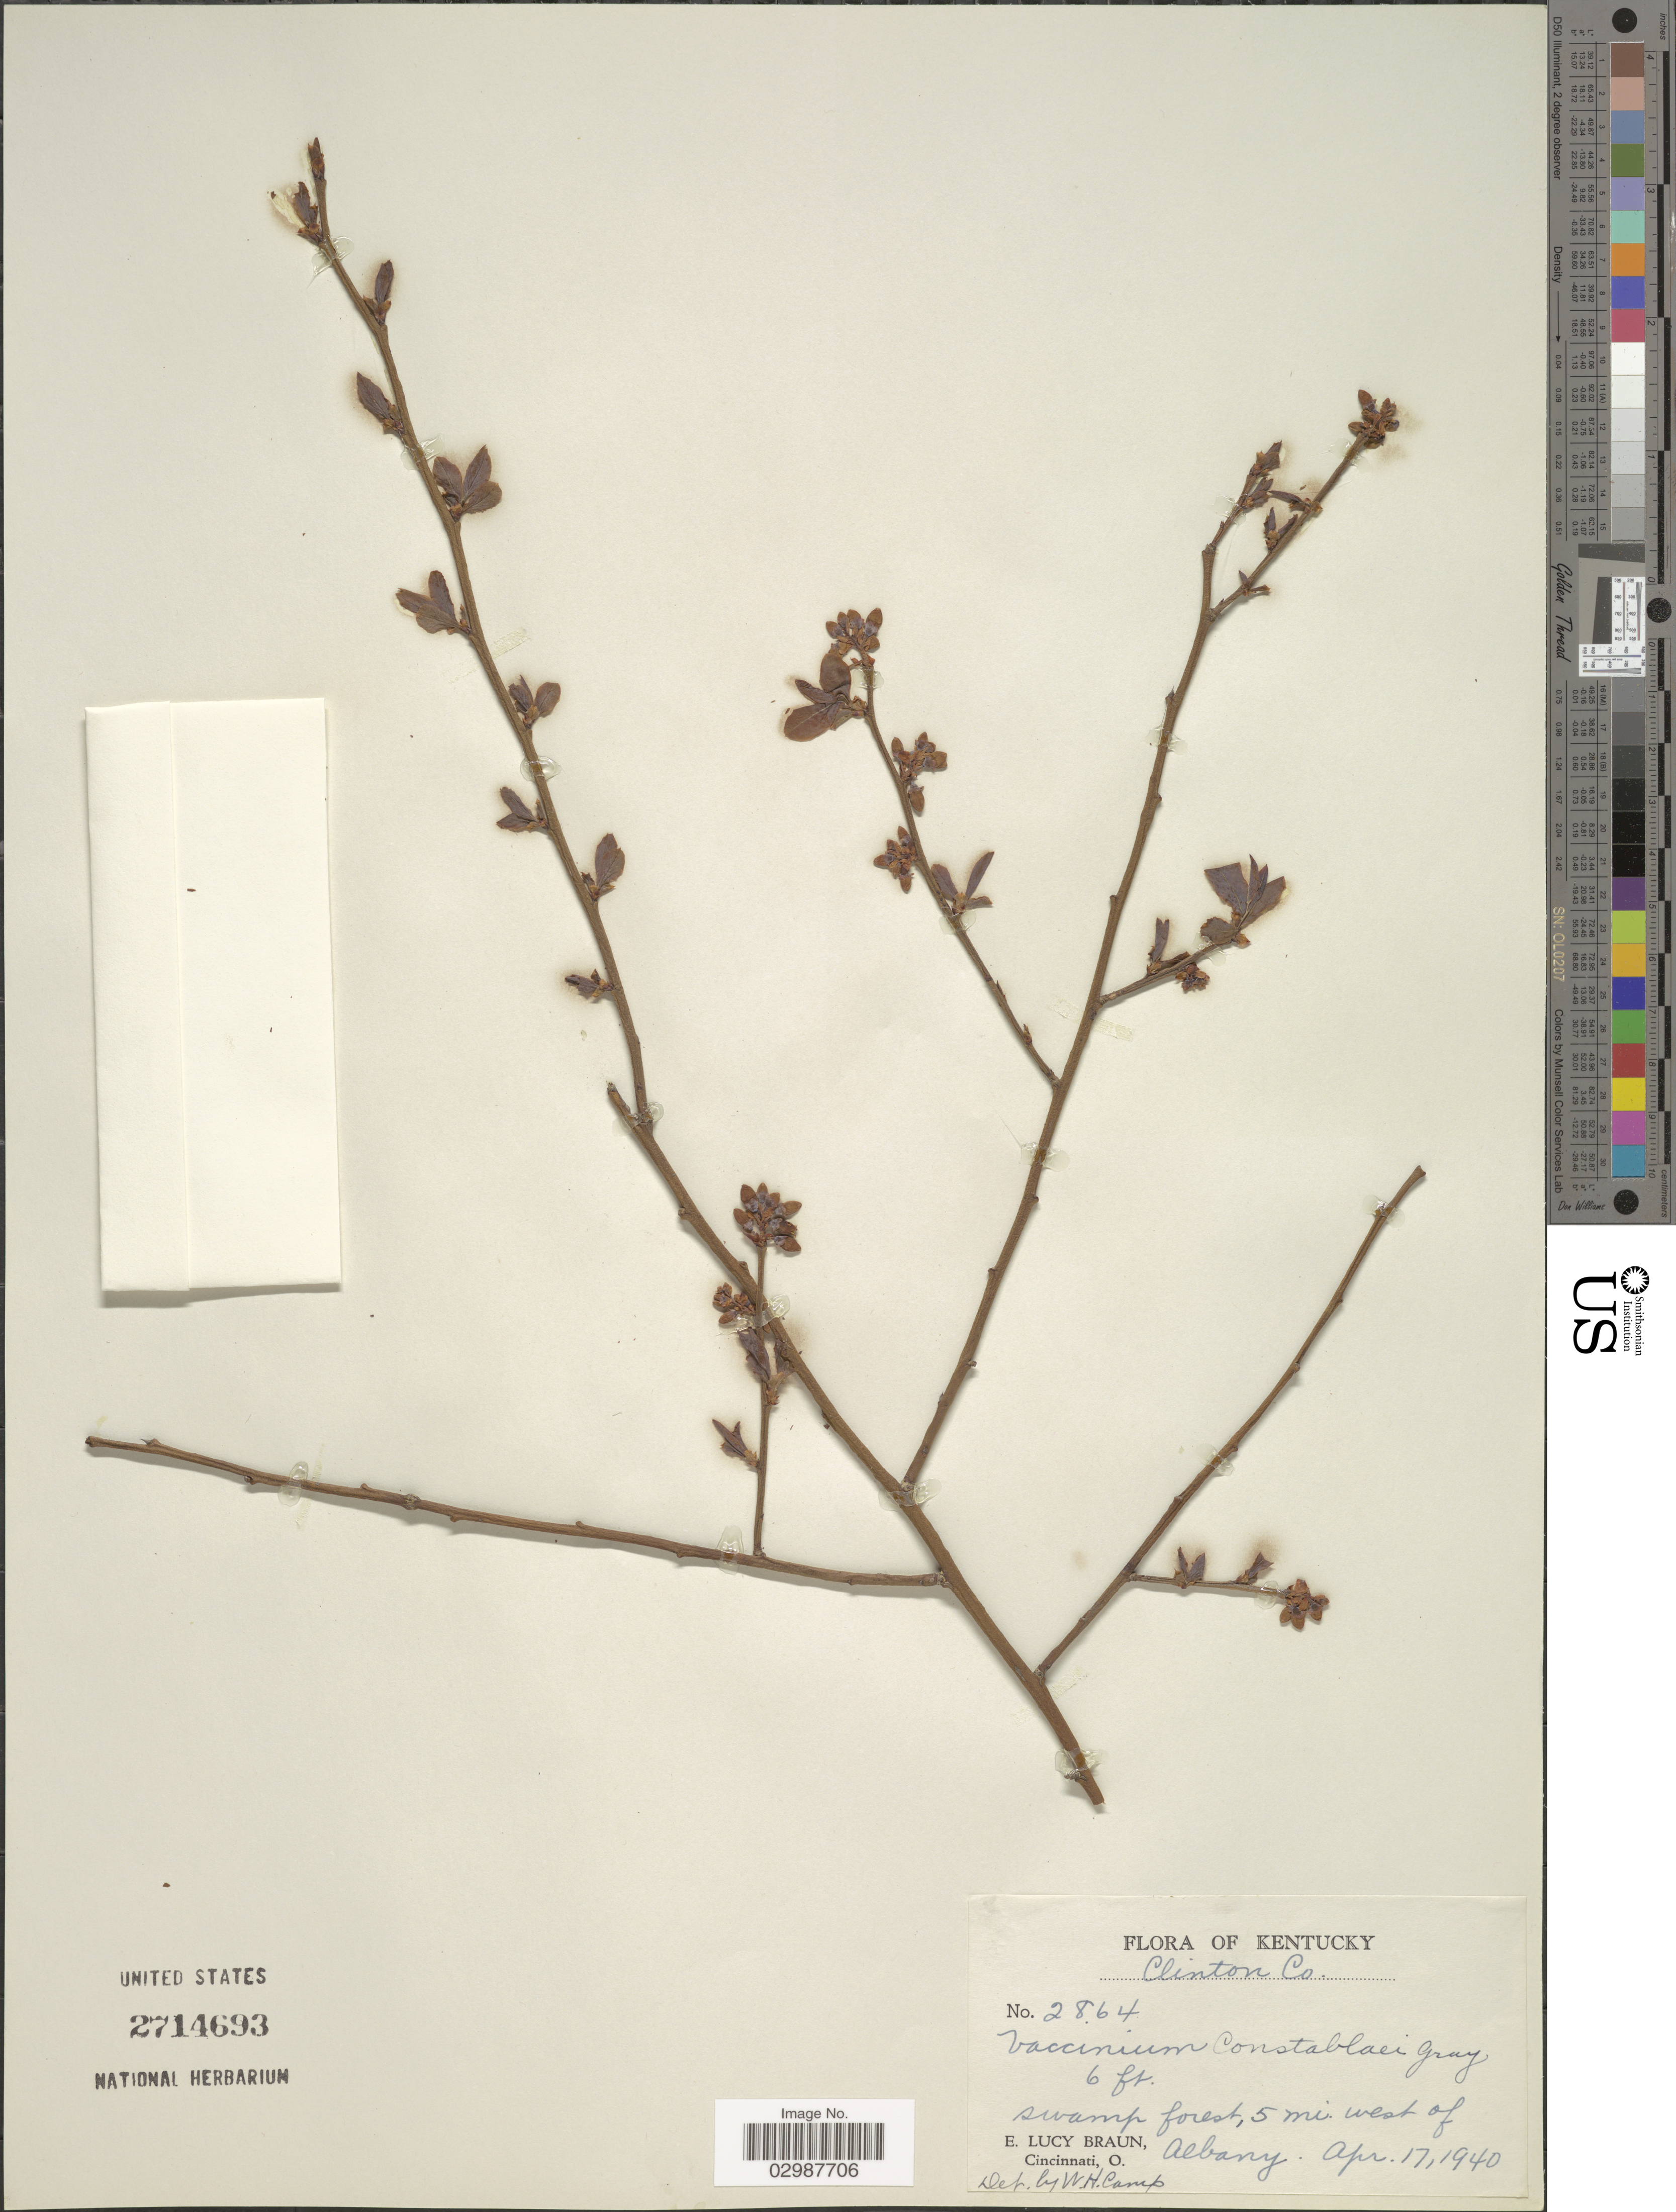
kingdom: Plantae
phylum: Tracheophyta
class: Magnoliopsida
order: Ericales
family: Ericaceae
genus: Vaccinium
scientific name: Vaccinium constablaei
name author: A. Gray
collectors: E. L. Braun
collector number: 2864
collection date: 1940-04-17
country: United States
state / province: Kentucky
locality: Clinton Co. 5 mi west of Albany.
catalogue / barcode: US 2714693